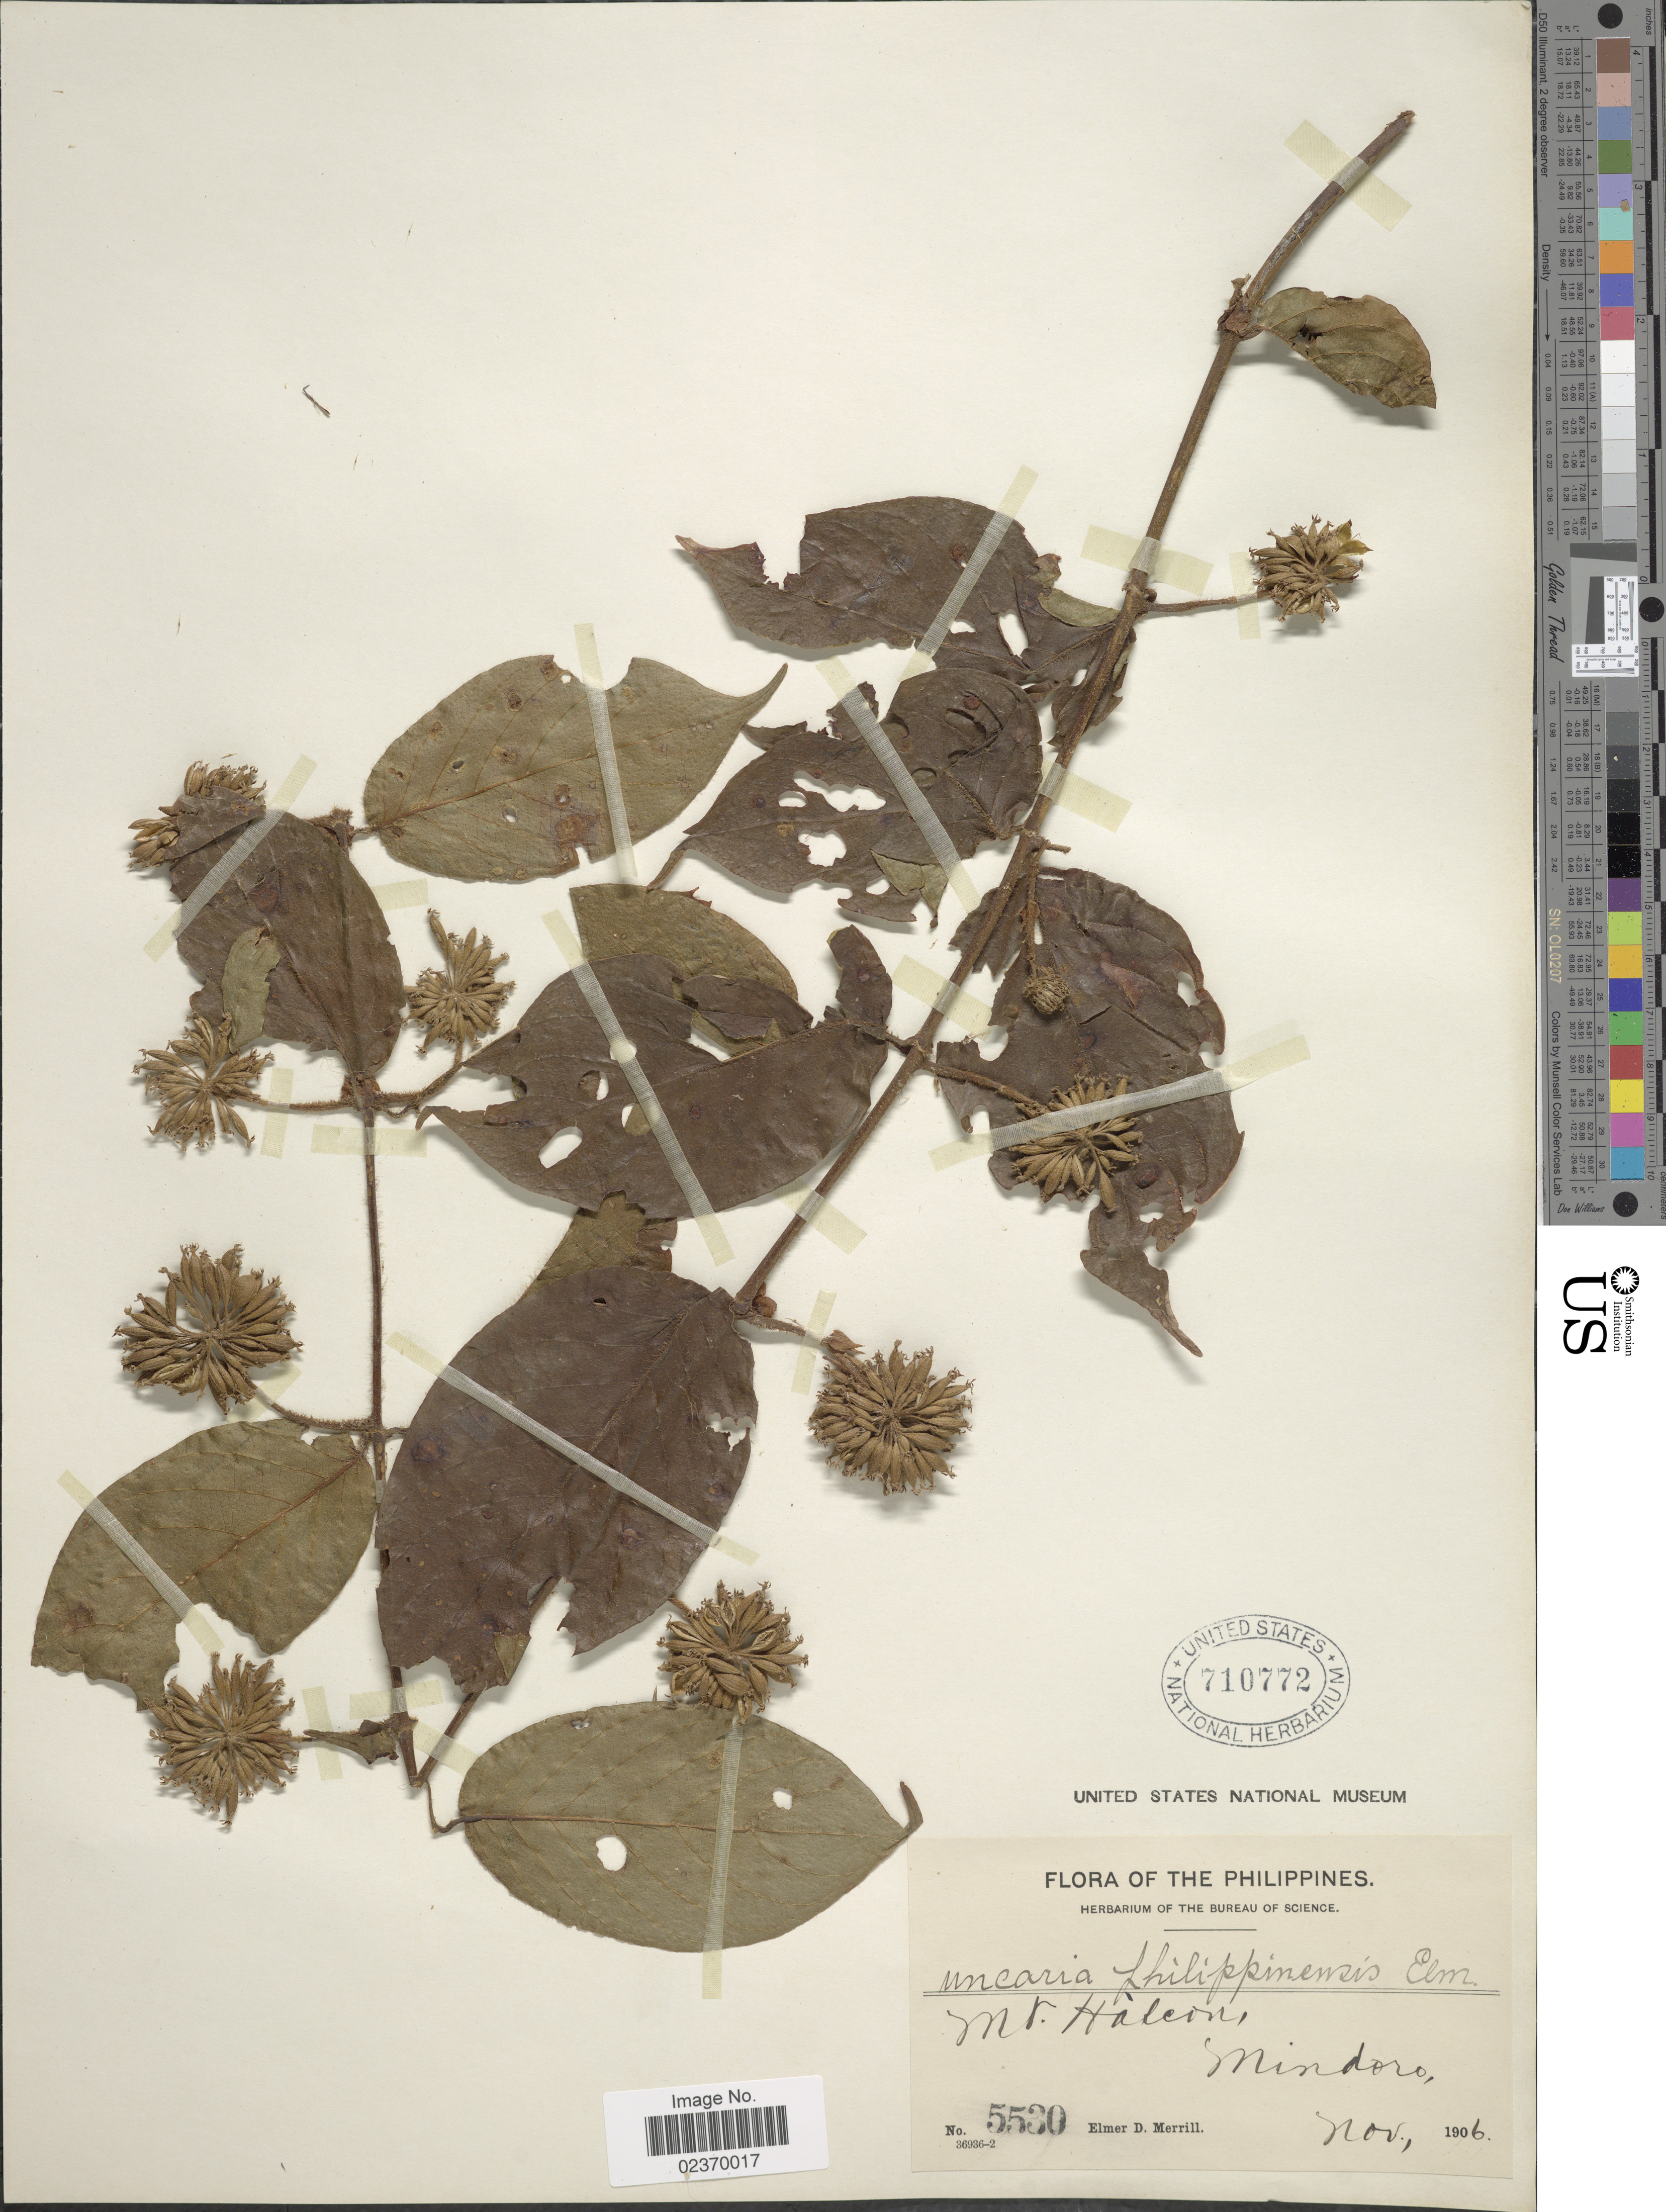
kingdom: Plantae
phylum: Tracheophyta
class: Magnoliopsida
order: Gentianales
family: Rubiaceae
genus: Uncaria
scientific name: Uncaria philippinensis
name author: Elmer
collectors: E. D. Merrill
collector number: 5530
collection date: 1906-11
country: Philippines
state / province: Mimaropa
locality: Mt Hàlcon, Mindoro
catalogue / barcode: US 710772